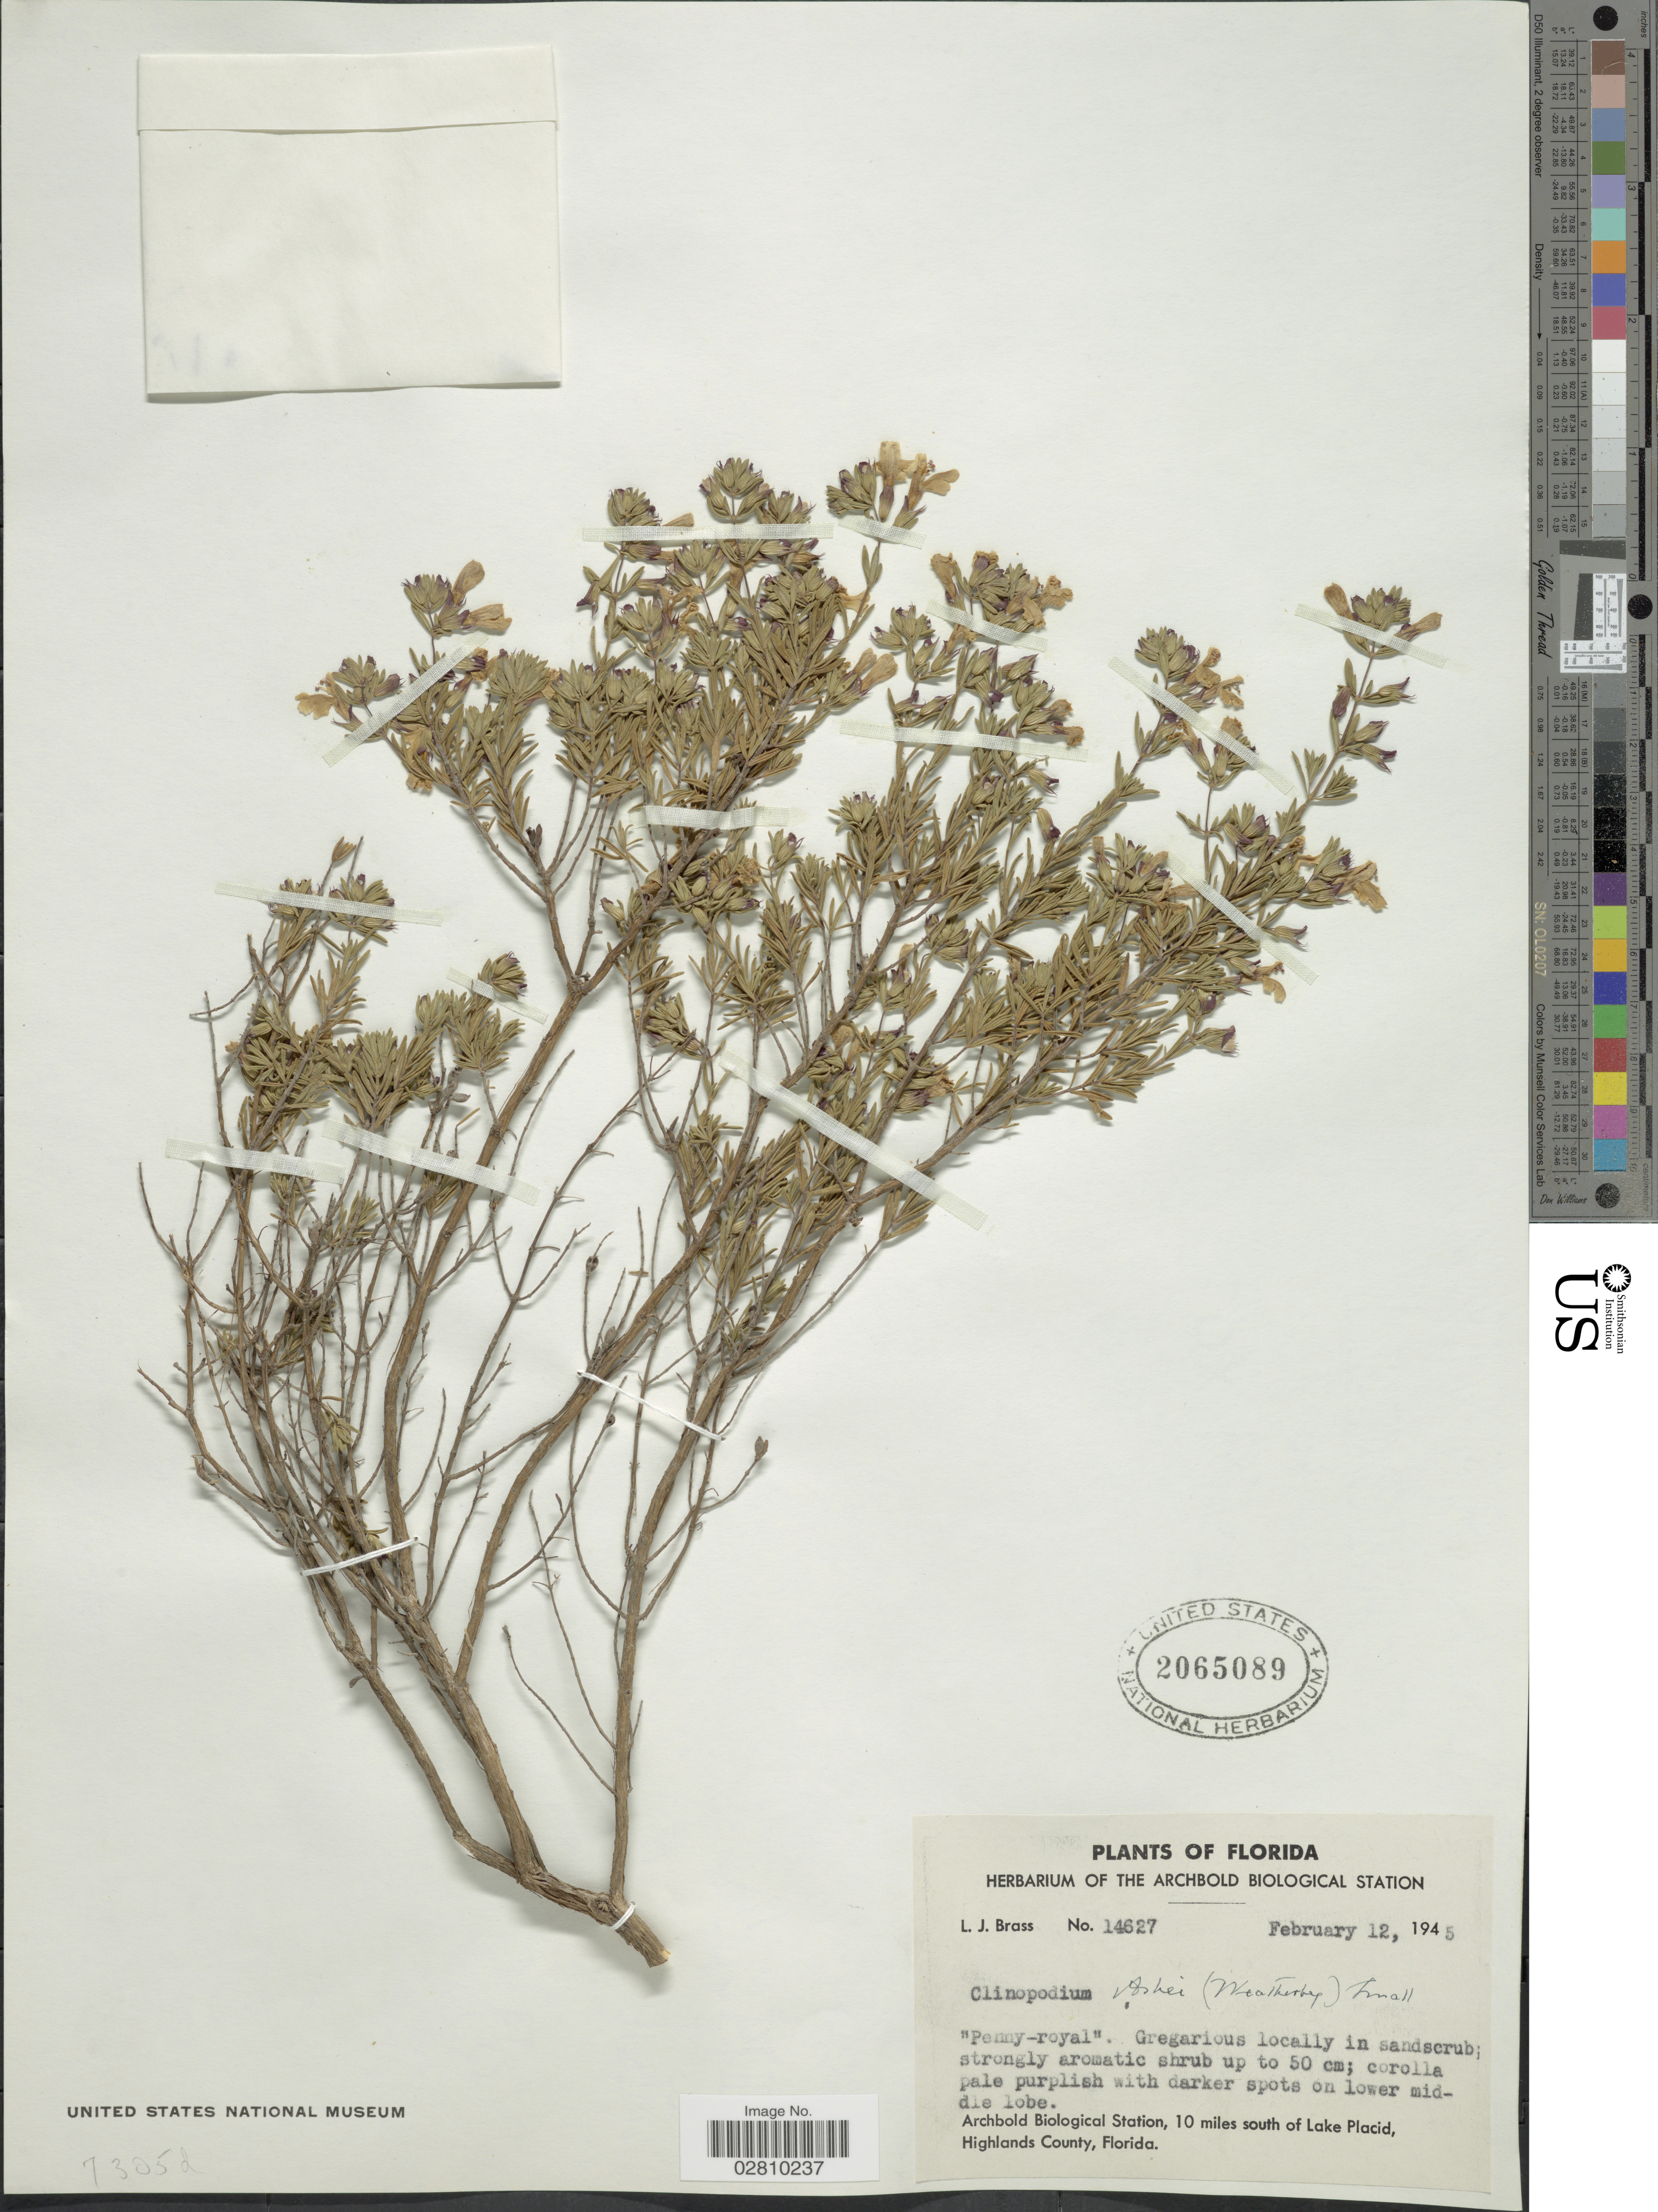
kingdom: Plantae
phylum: Tracheophyta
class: Magnoliopsida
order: Lamiales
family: Lamiaceae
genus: Clinopodium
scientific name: Clinopodium ashei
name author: (Weath.) Small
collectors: L. J. Brass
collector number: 14627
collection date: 1945-02-12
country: United States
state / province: Florida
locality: Archbold Biological Station, 10 miles south of Lake Placid, Highlands County.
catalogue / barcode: US 2065089